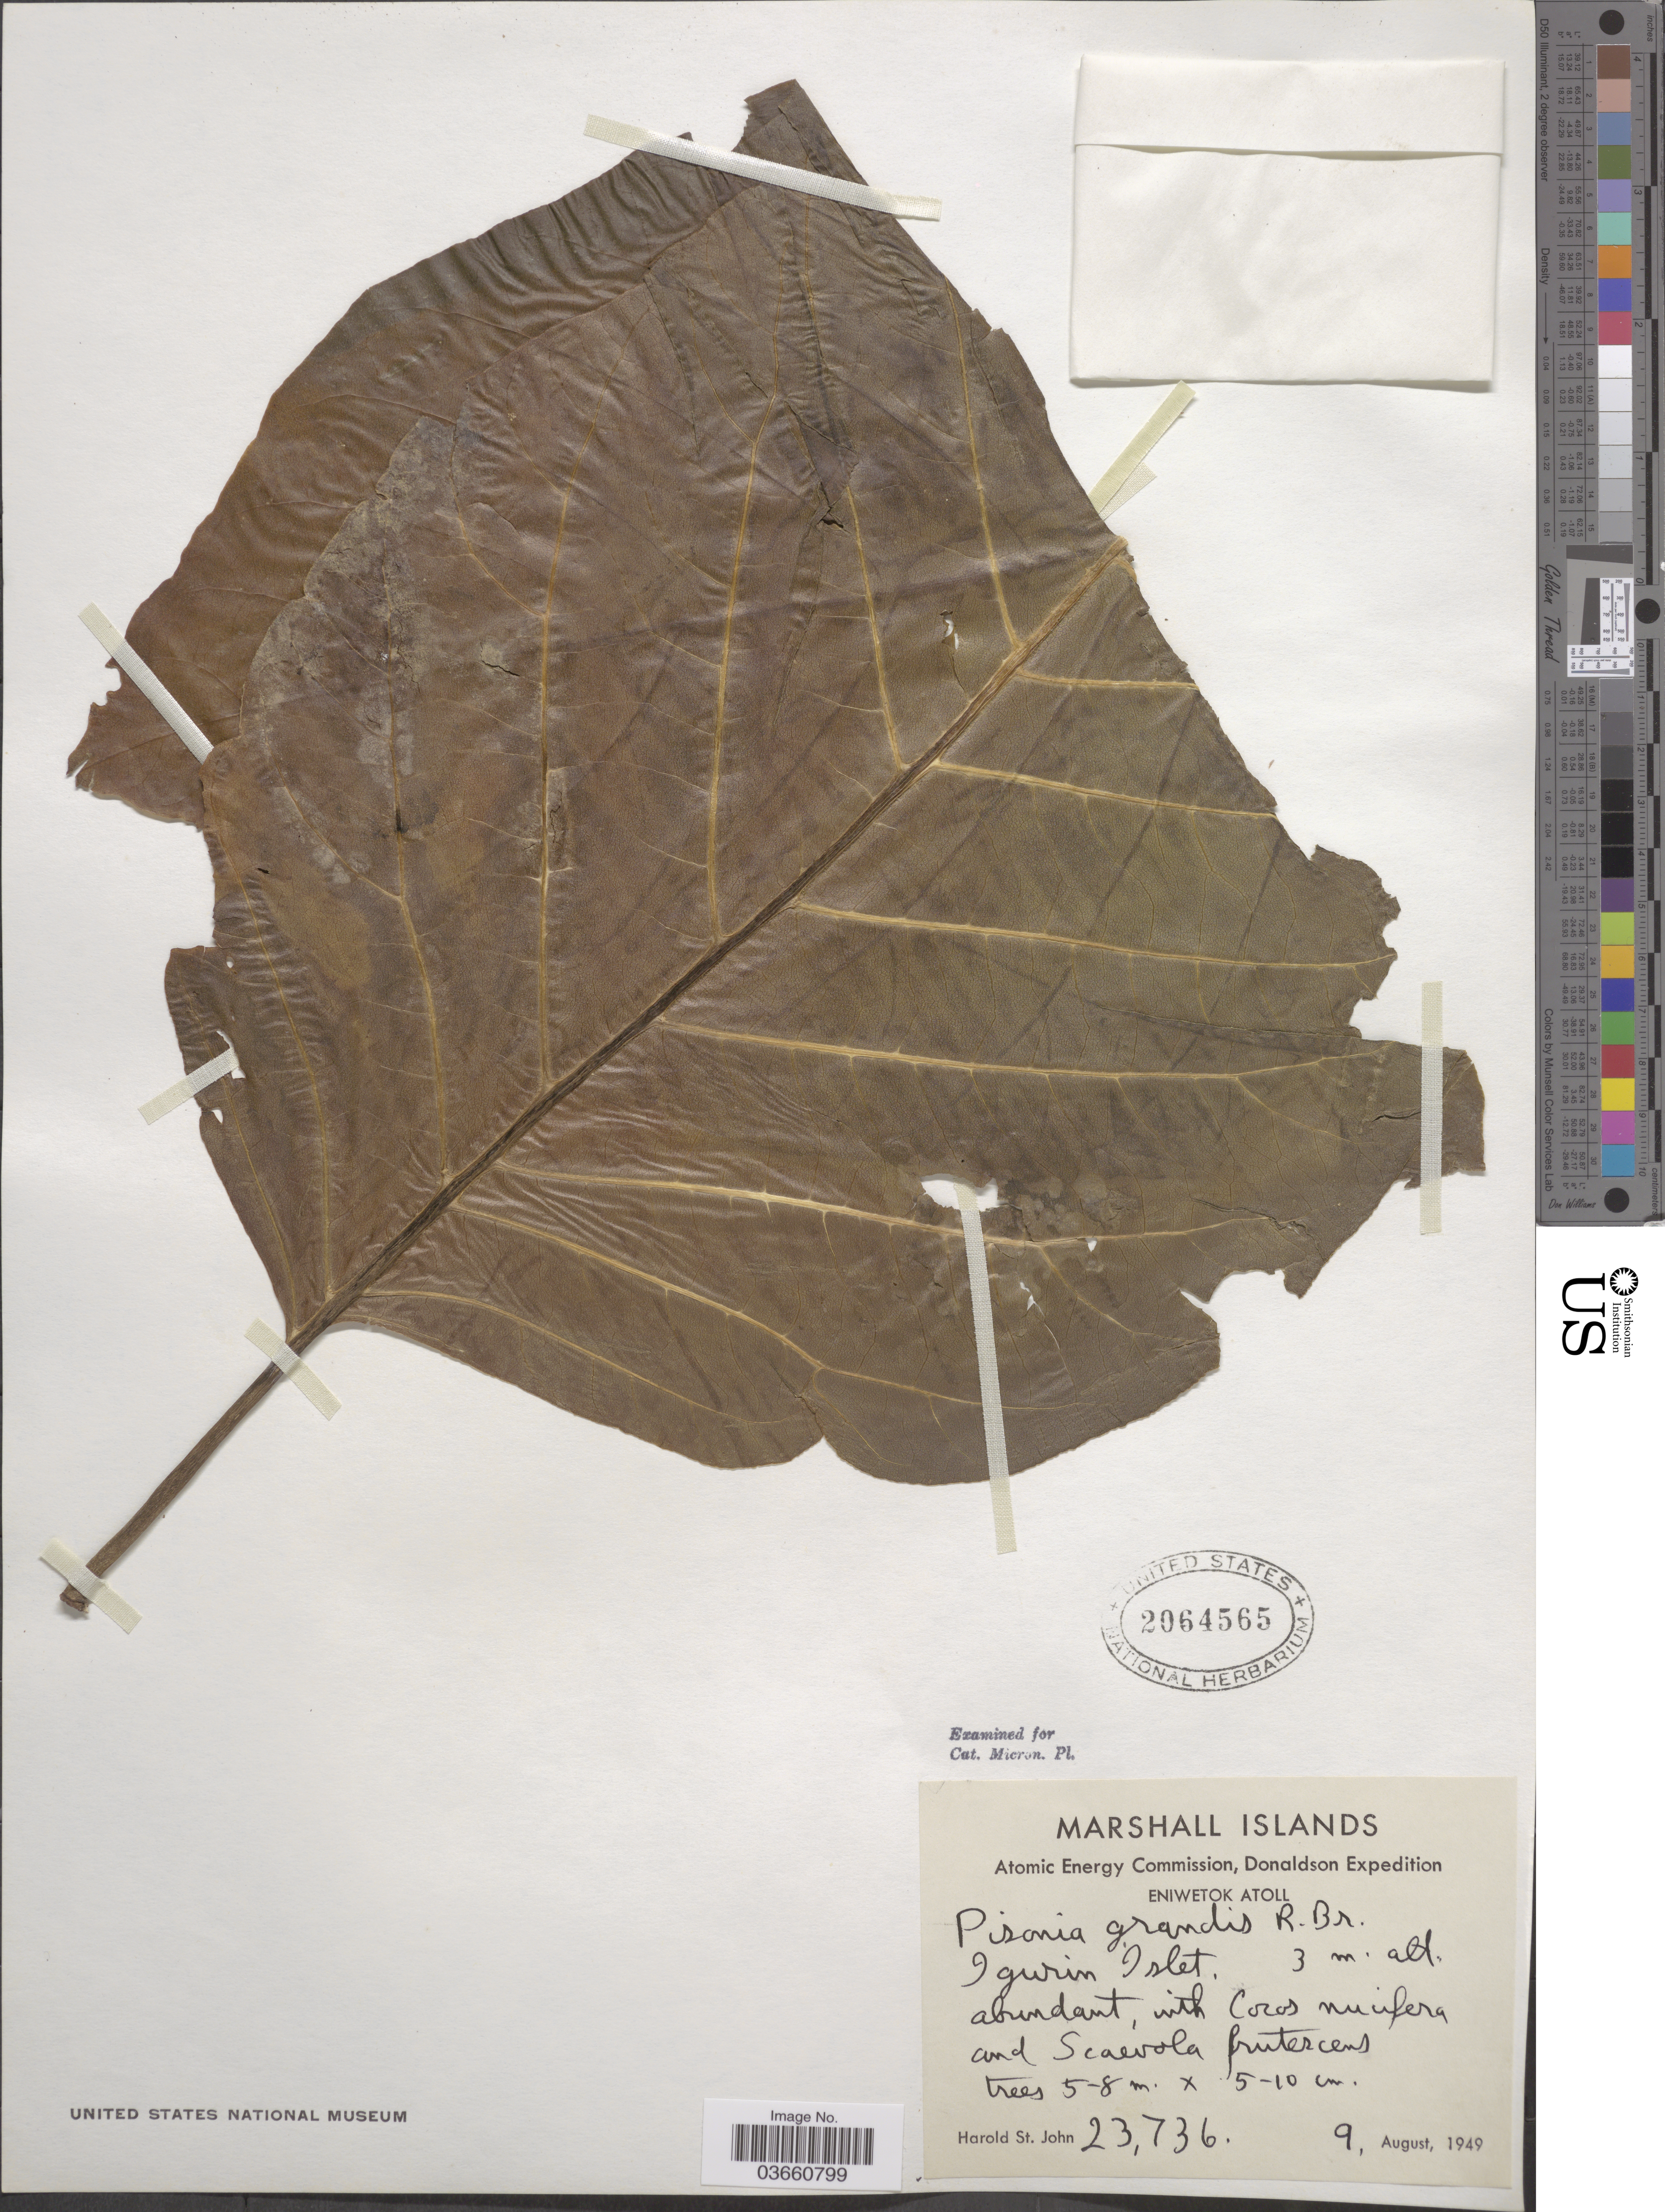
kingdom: Plantae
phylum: Tracheophyta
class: Magnoliopsida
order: Caryophyllales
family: Nyctaginaceae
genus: Pisonia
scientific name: Pisonia grandis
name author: R. Br.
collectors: H. St. John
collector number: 23736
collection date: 1949-08-09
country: Marshall Islands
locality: Eniwetok Atoll. Igurin Islet.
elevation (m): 3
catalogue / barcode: US 2064565